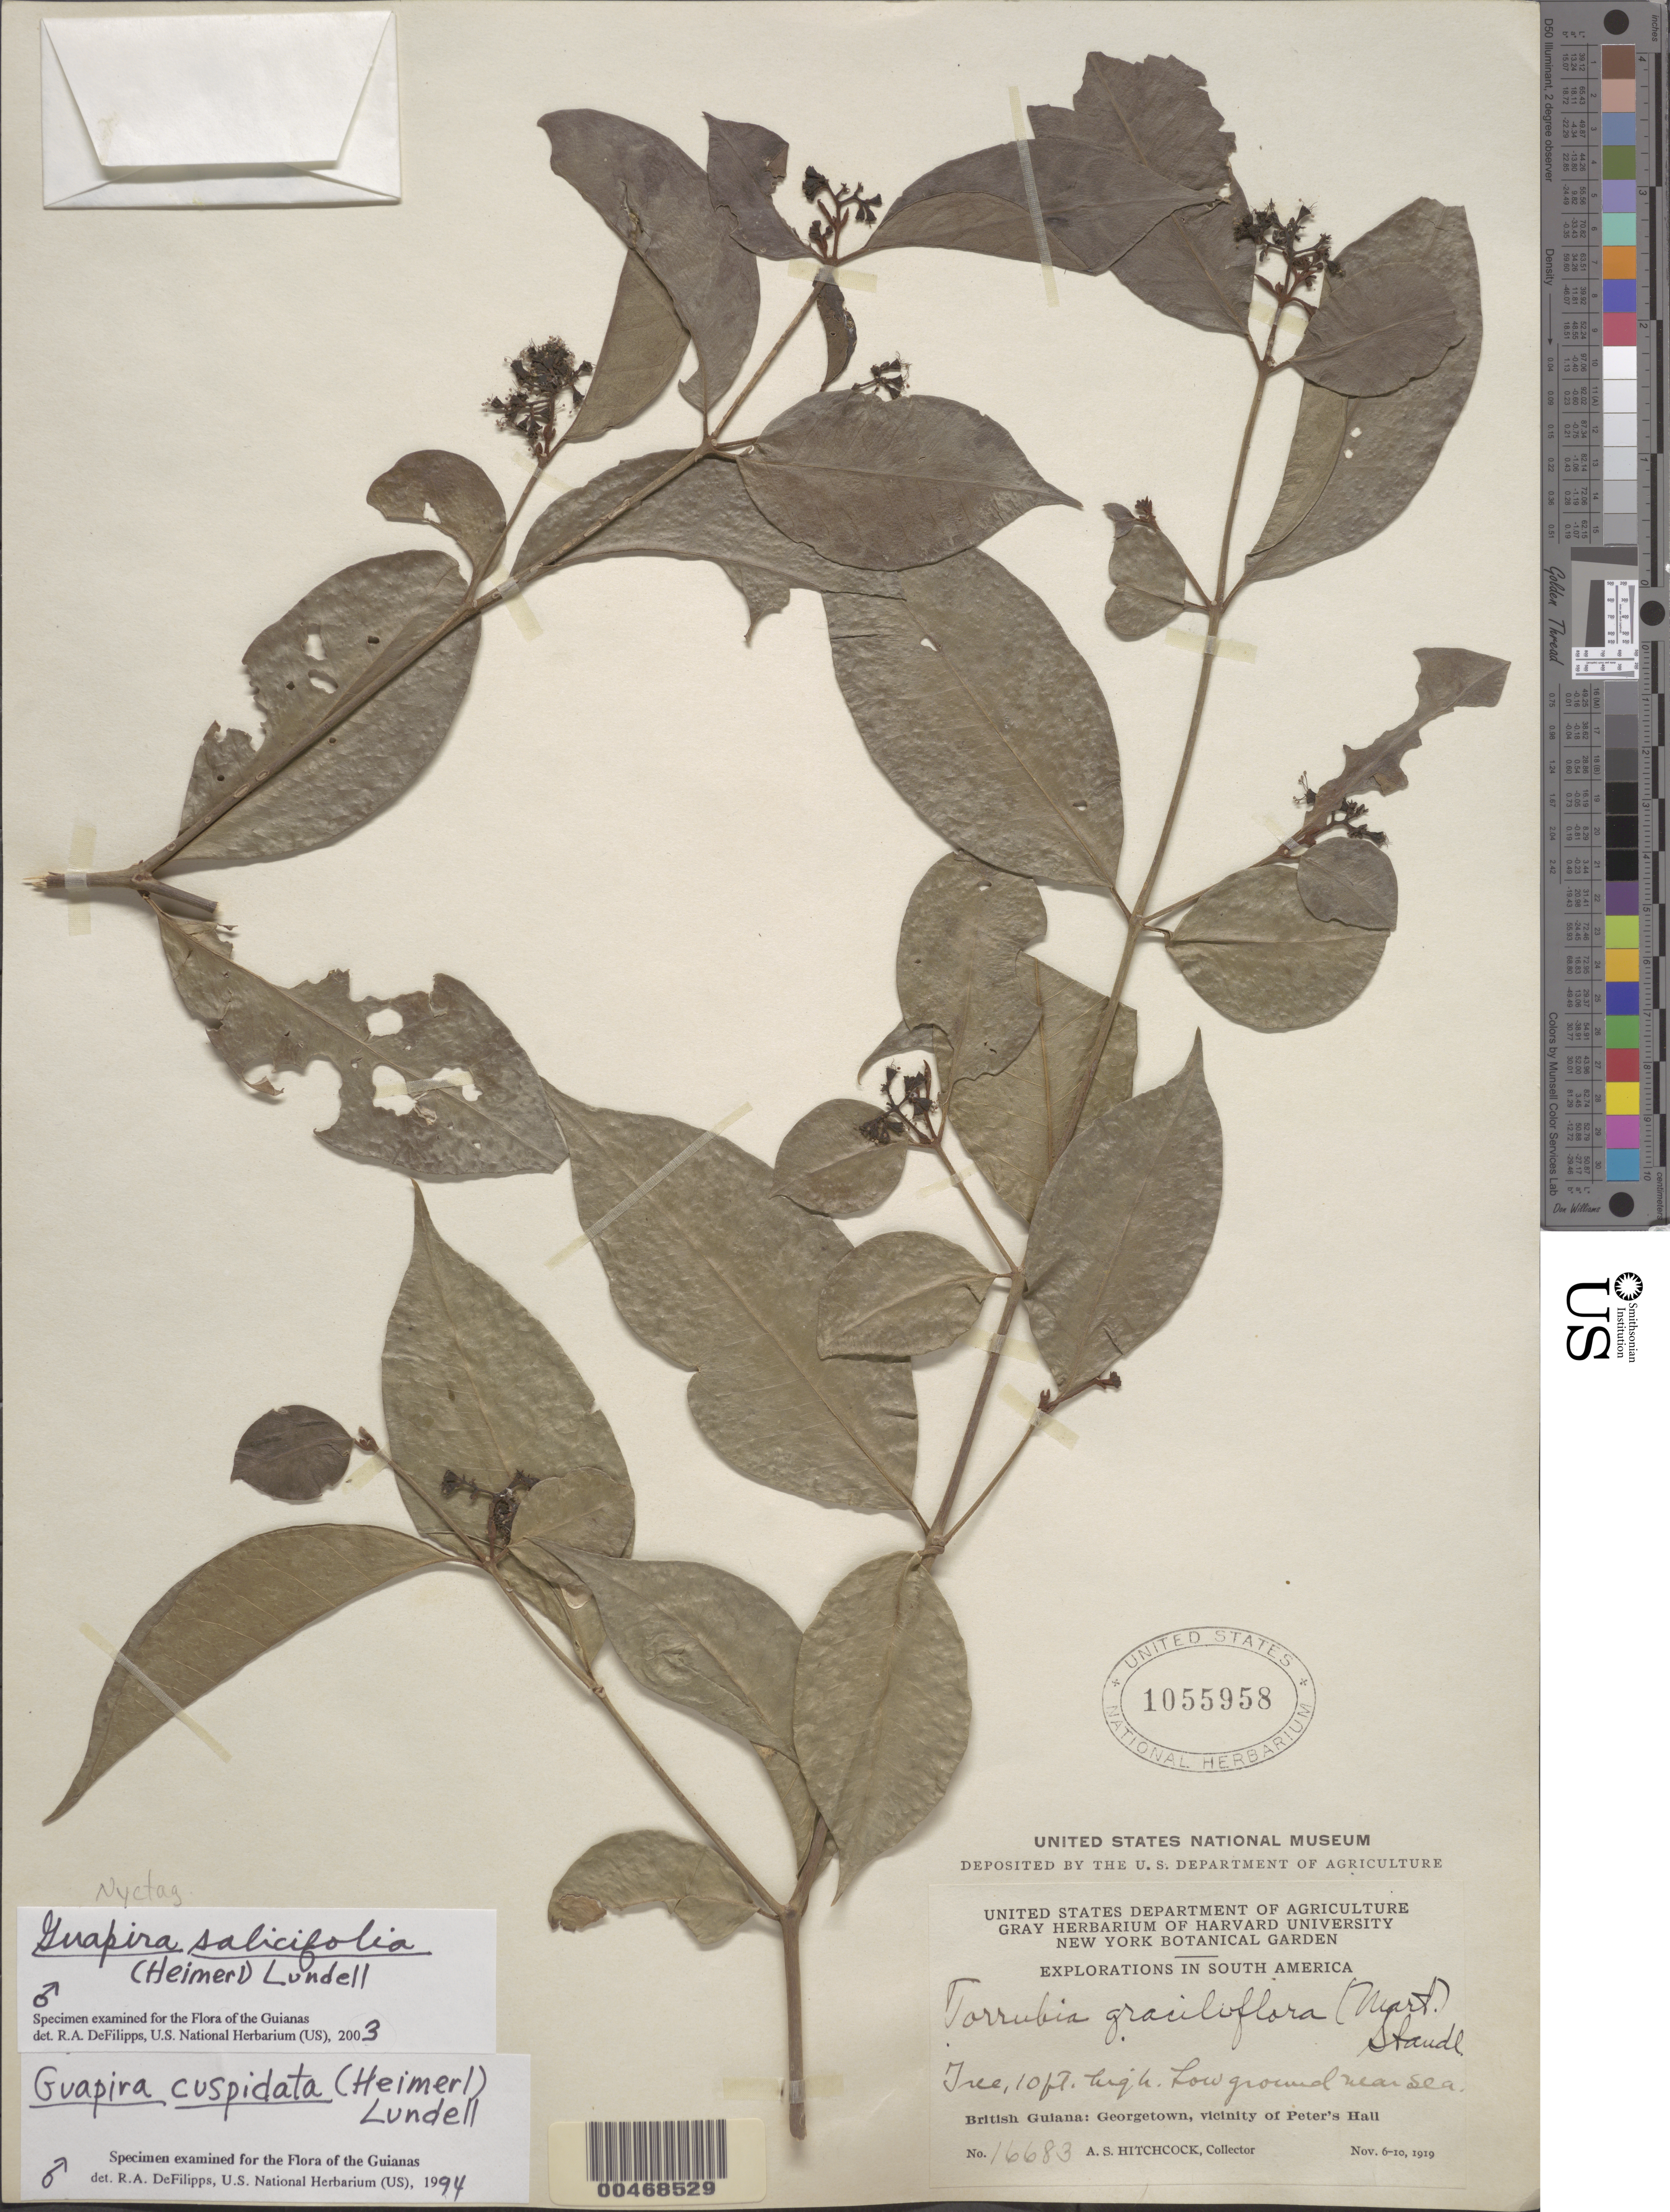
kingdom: Plantae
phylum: Tracheophyta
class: Magnoliopsida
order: Caryophyllales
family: Nyctaginaceae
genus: Guapira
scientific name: Guapira cuspidata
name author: (Heimerl) Lundell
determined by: DeFilipps, R. A.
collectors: A. S. Hitchcock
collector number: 16683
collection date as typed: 06 Nov 1919 to 10 Nov 1919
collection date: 1919-11-06/1919-11-10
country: Guyana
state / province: Demerara-Mahaica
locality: Georgetown, vicinity of Peter's Hall. [in former East Demerara-West Coast Berbice Region.]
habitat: Low ground near sea.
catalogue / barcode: US 1055958